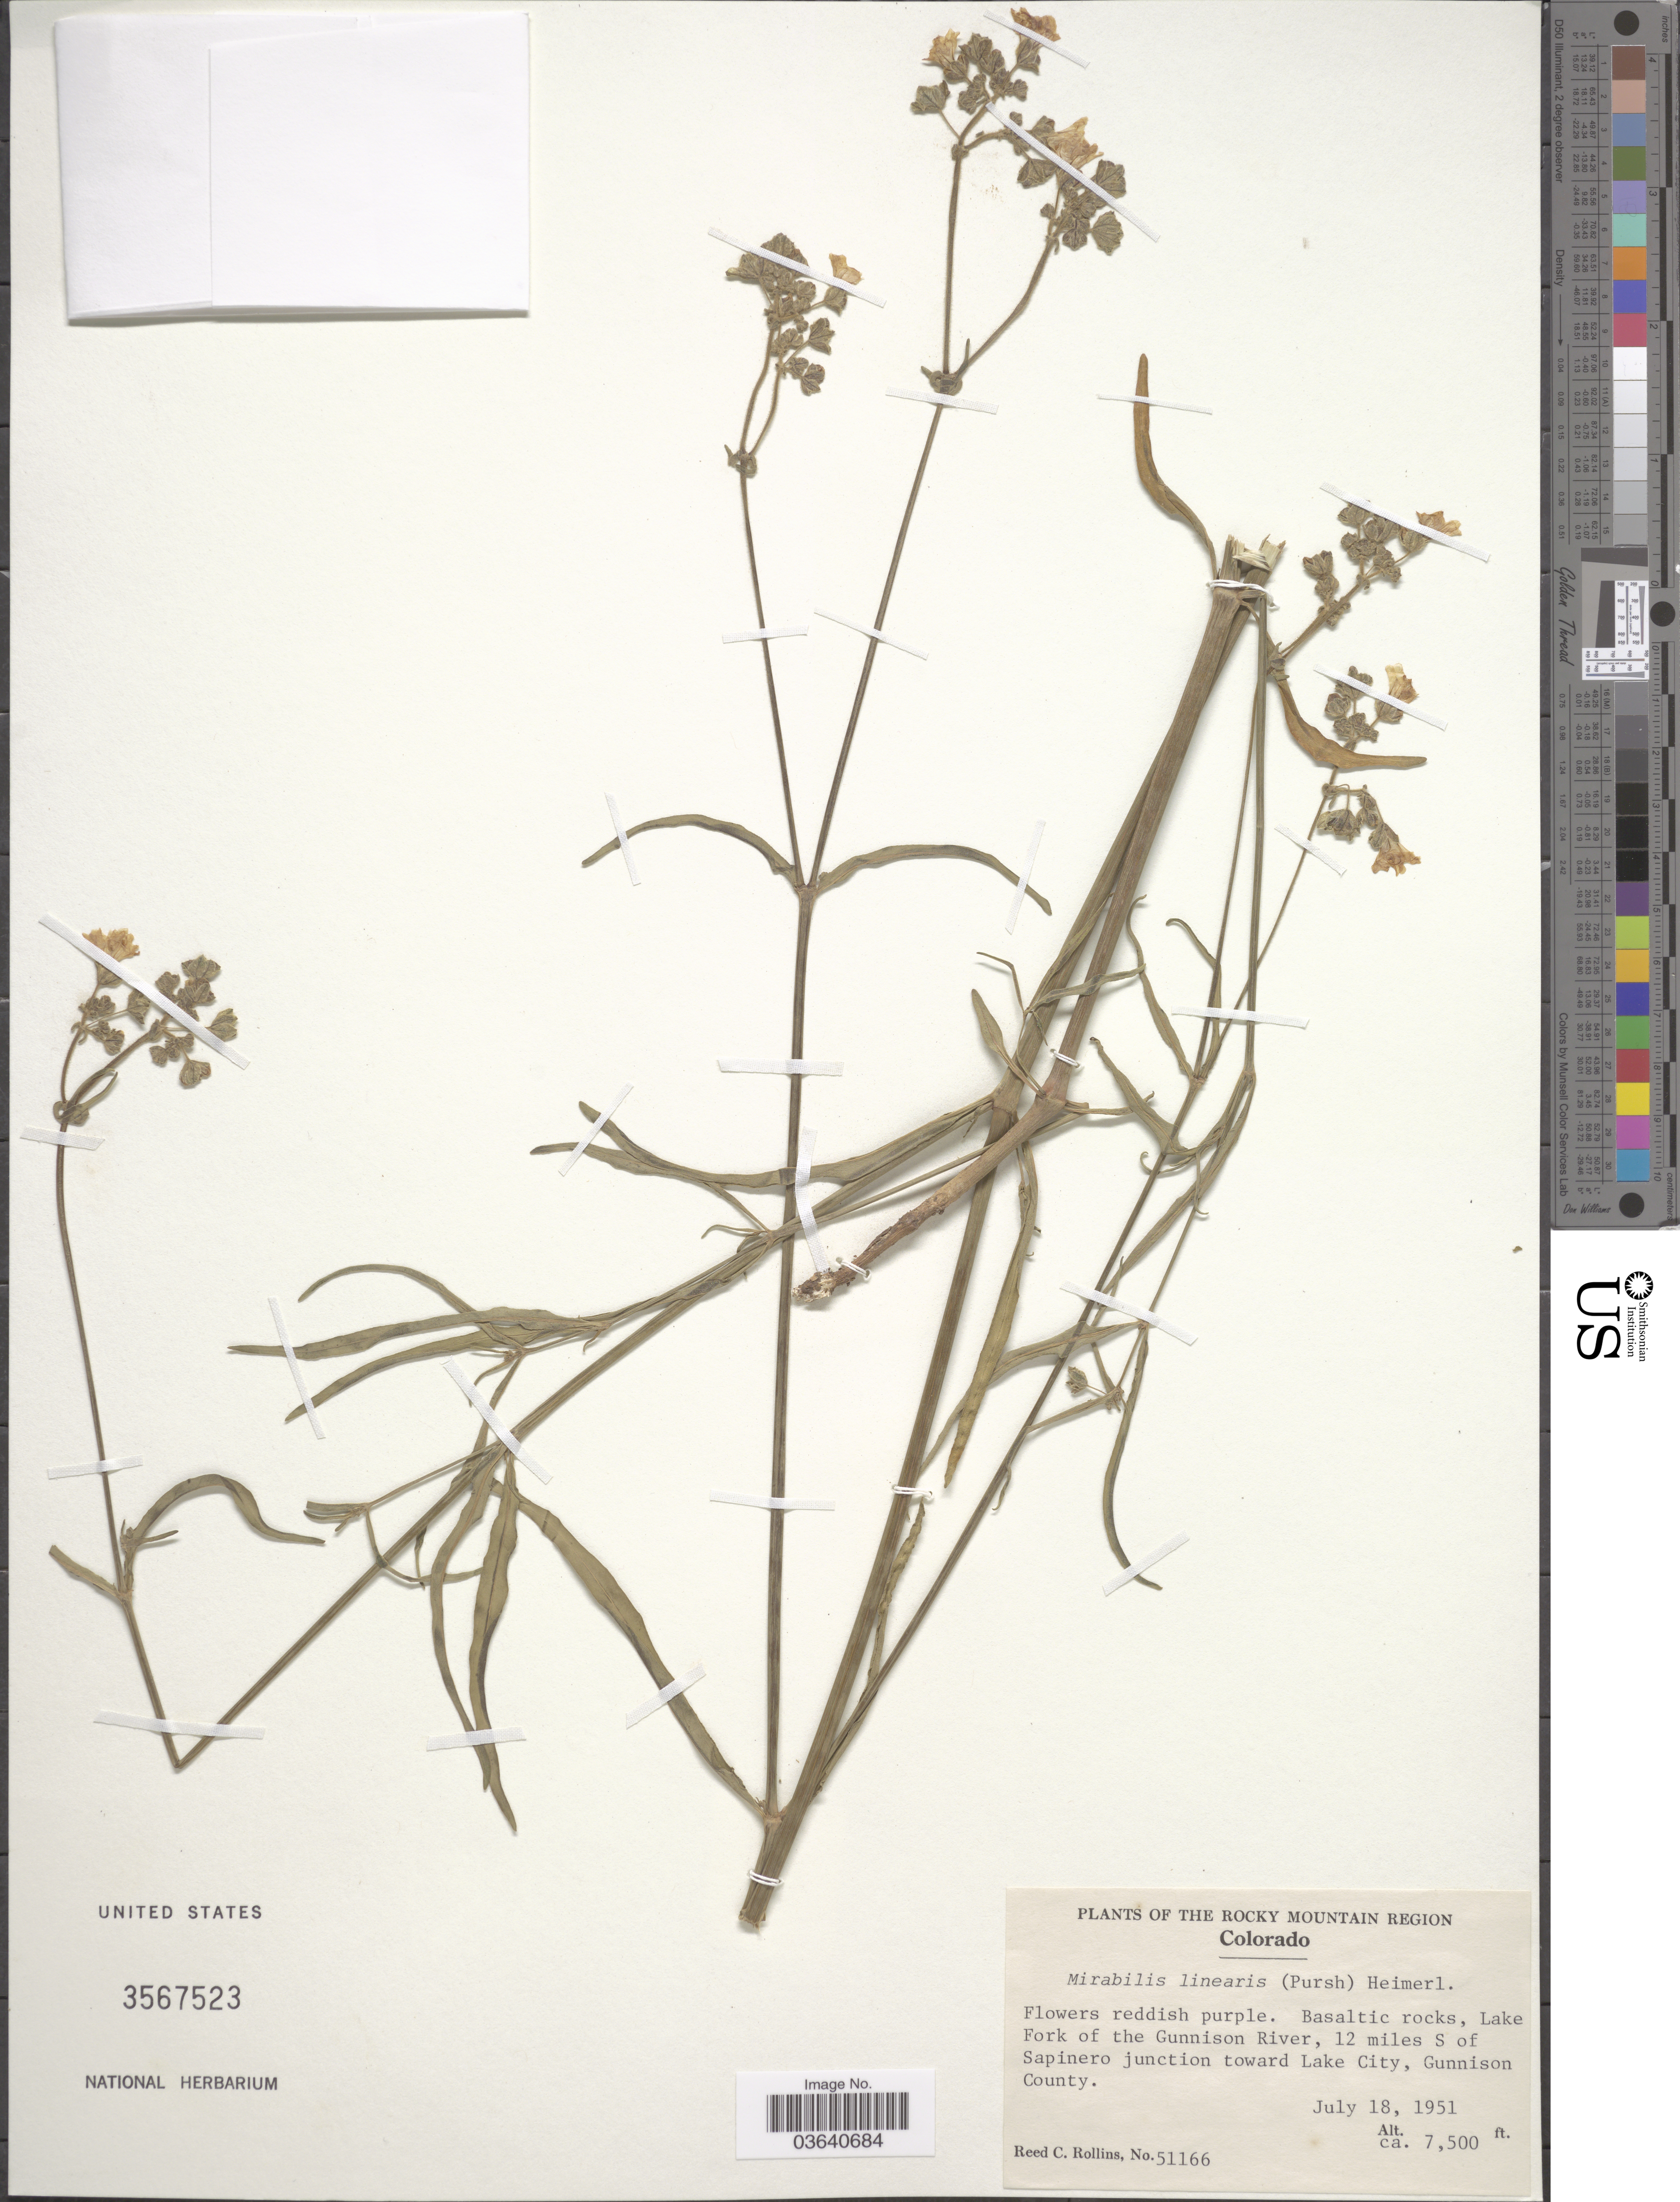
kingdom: Plantae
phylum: Tracheophyta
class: Magnoliopsida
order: Caryophyllales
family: Nyctaginaceae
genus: Mirabilis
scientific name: Mirabilis linearis var. decipiens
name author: (Standl.) S.L. Welsh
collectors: R. C. Rollins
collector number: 51166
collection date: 1951-07-18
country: United States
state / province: Colorado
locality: The Rocky Mountain Region. Basaltic rocks, Lake Fork of the Gunnison River, 12 miles S of Sapinero junction toward Lake City, Gunnison County.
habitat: Basaltic rocks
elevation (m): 2286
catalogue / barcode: US 3567523